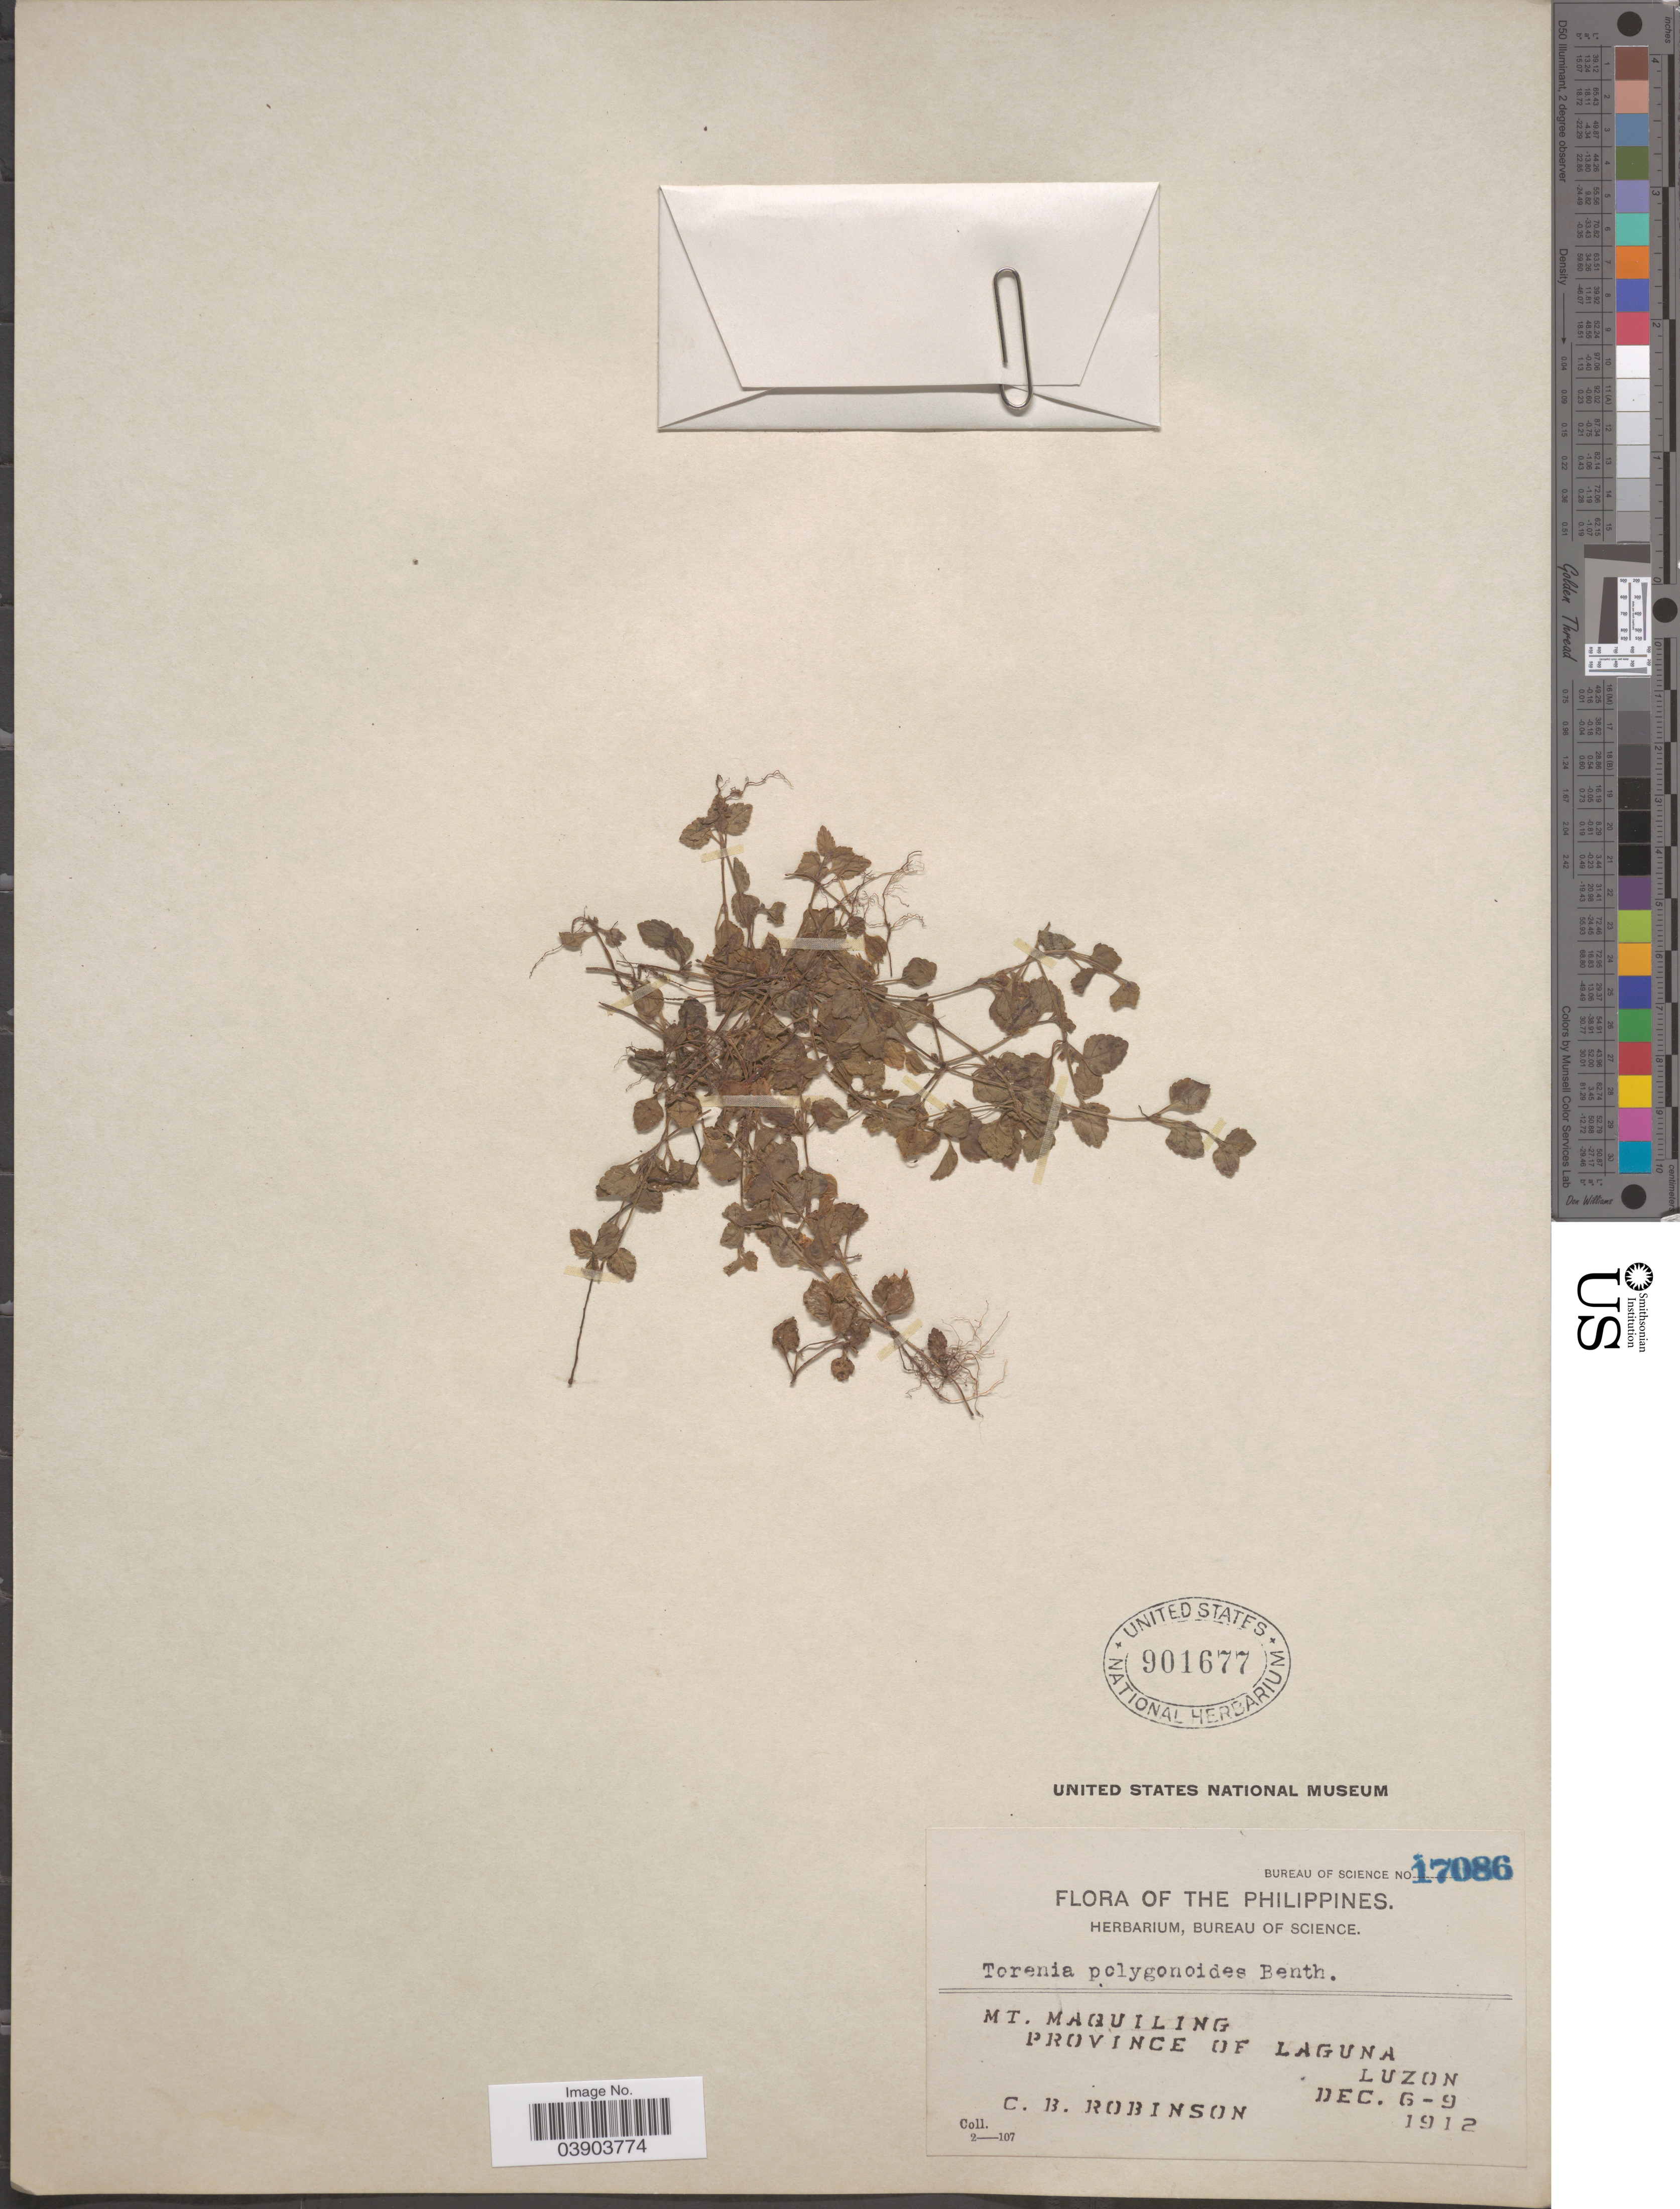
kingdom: Plantae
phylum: Tracheophyta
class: Magnoliopsida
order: Lamiales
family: Linderniaceae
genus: Torenia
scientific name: Torenia polygonoides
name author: Benth.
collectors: C. Robinson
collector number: Bureau of Science 17086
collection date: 1912-12-06/1912-12-09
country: Philippines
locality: Mt. Maquiling. Province of Laguna. Luzon.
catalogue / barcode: US 901677